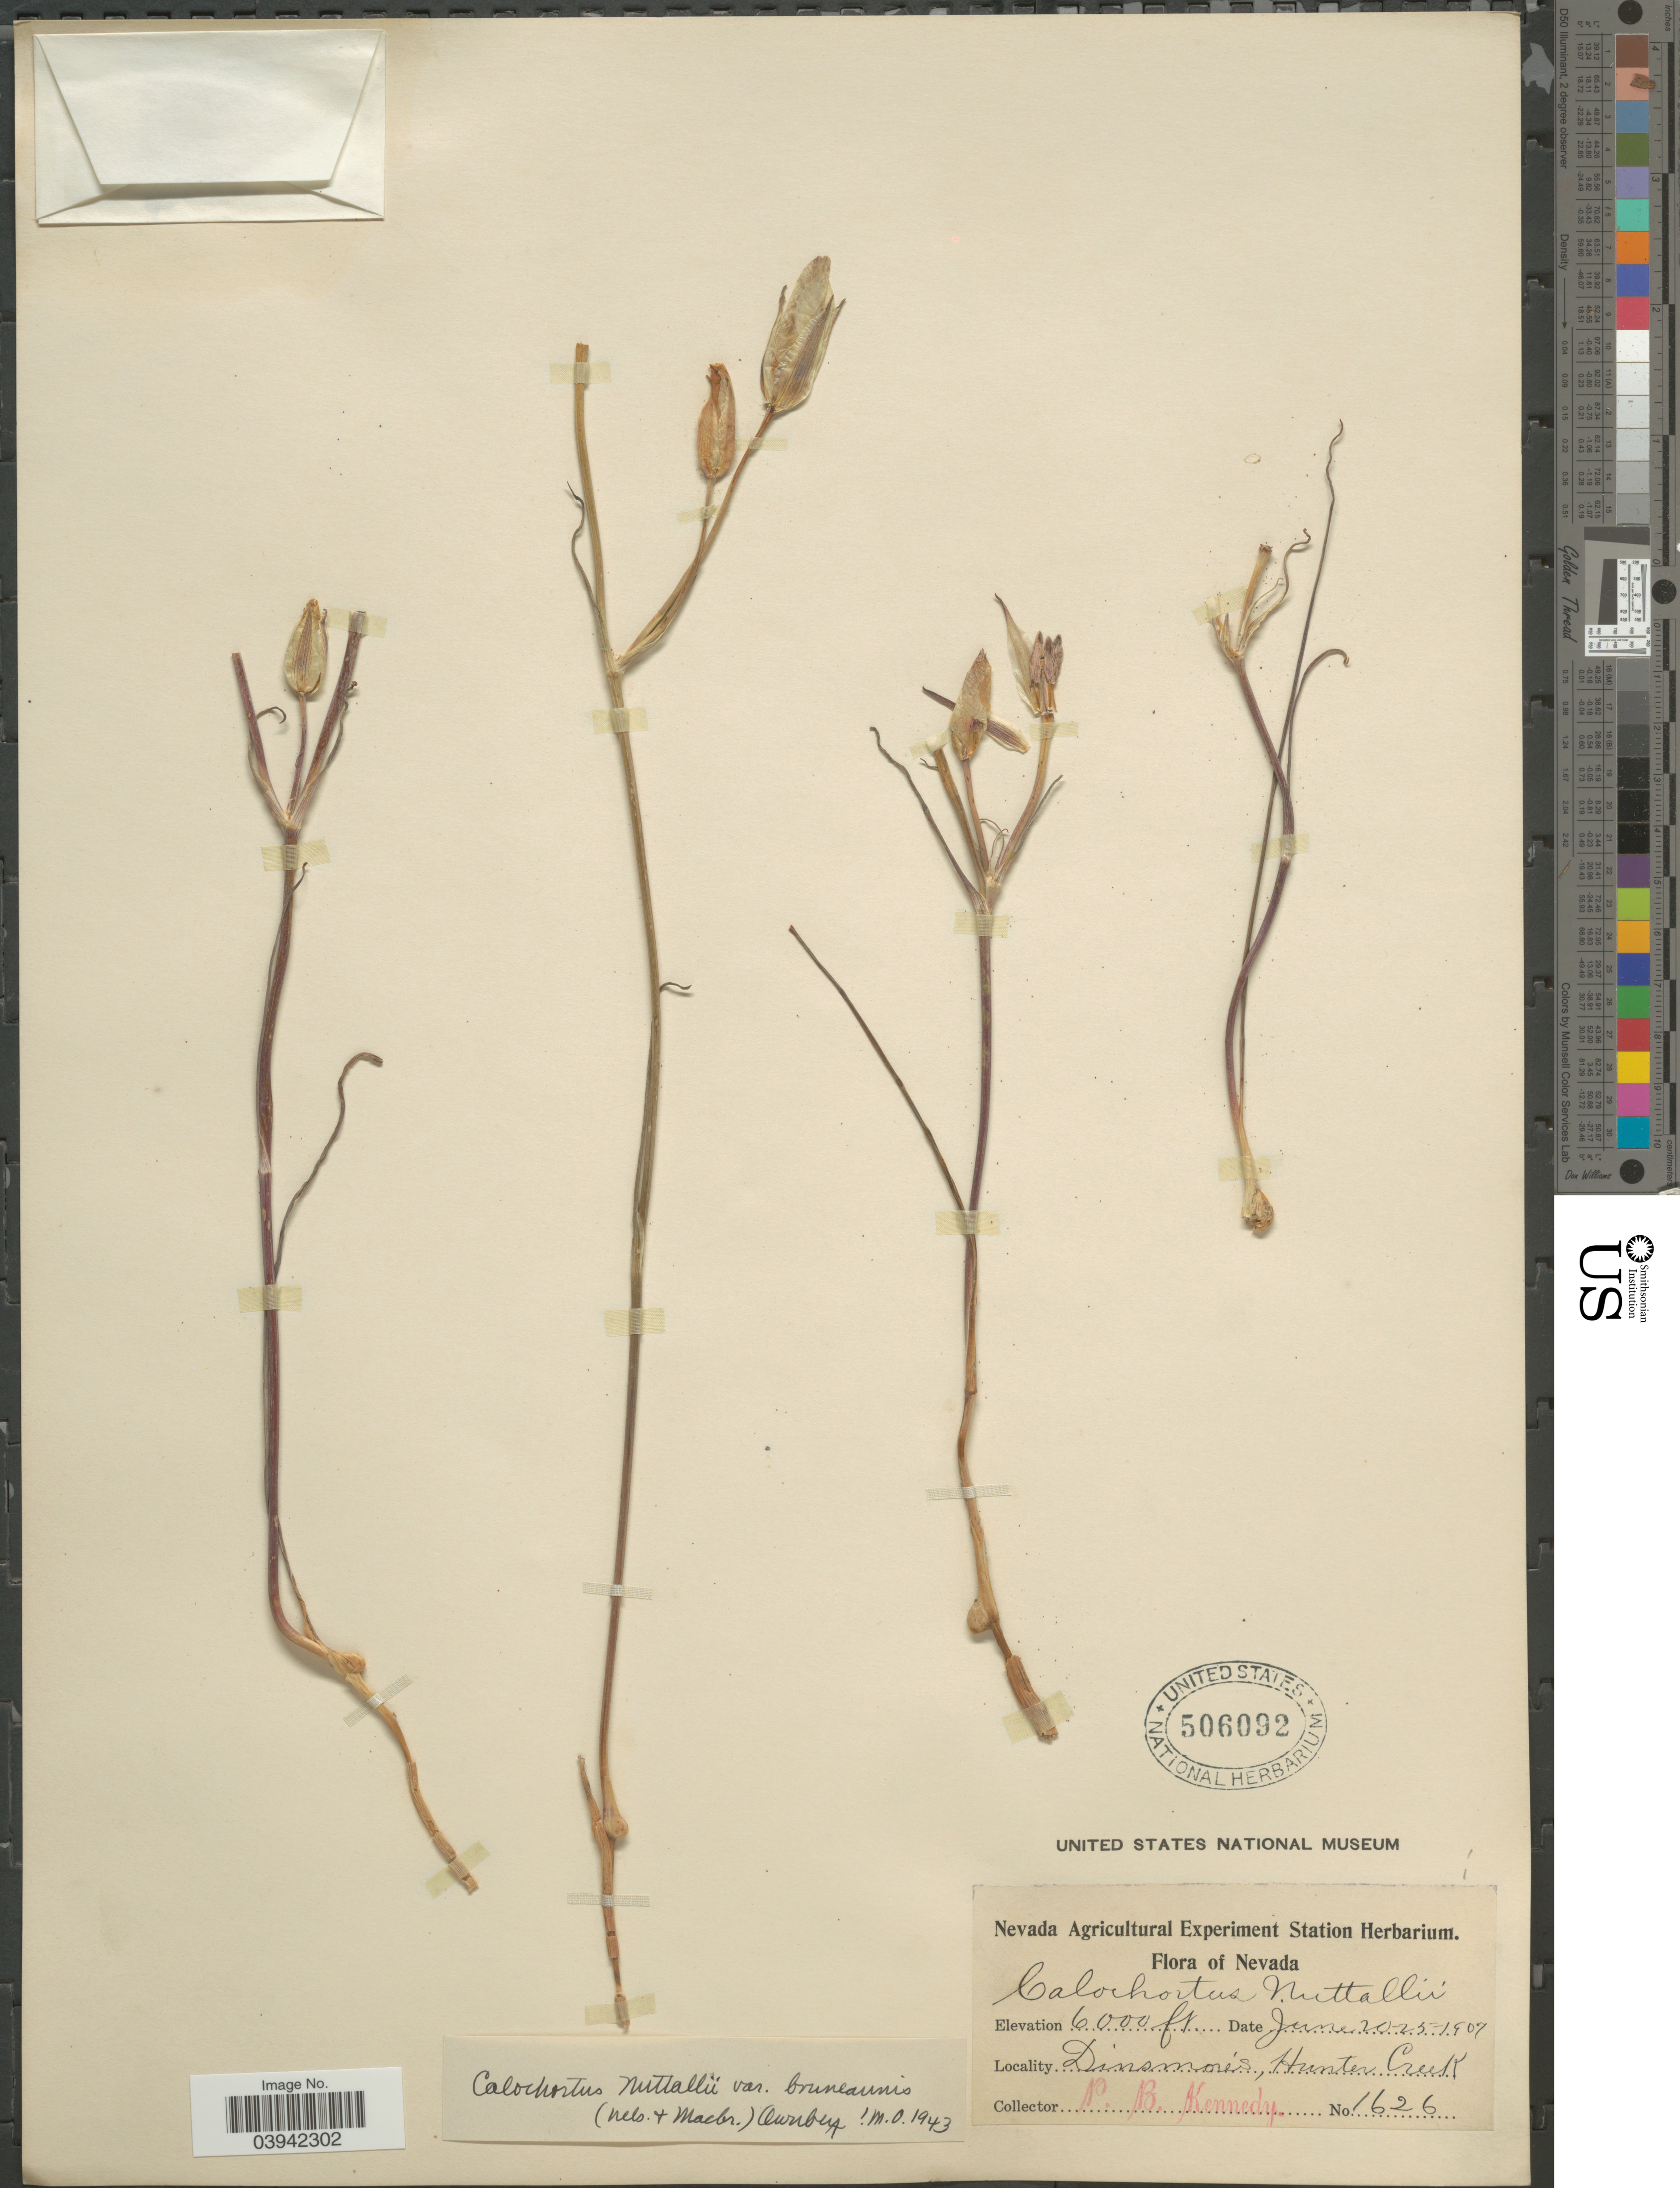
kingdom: Plantae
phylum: Tracheophyta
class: Liliopsida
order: Liliales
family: Liliaceae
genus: Calochortus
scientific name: Calochortus bruneaunis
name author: A. Nelson & J.F. Macbr.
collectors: P. B. Kennedy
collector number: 1626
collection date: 1907-06-20/1907-06-25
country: United States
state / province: Nevada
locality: Dinsmore's, Hunter Creek.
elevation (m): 1829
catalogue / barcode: US 506092